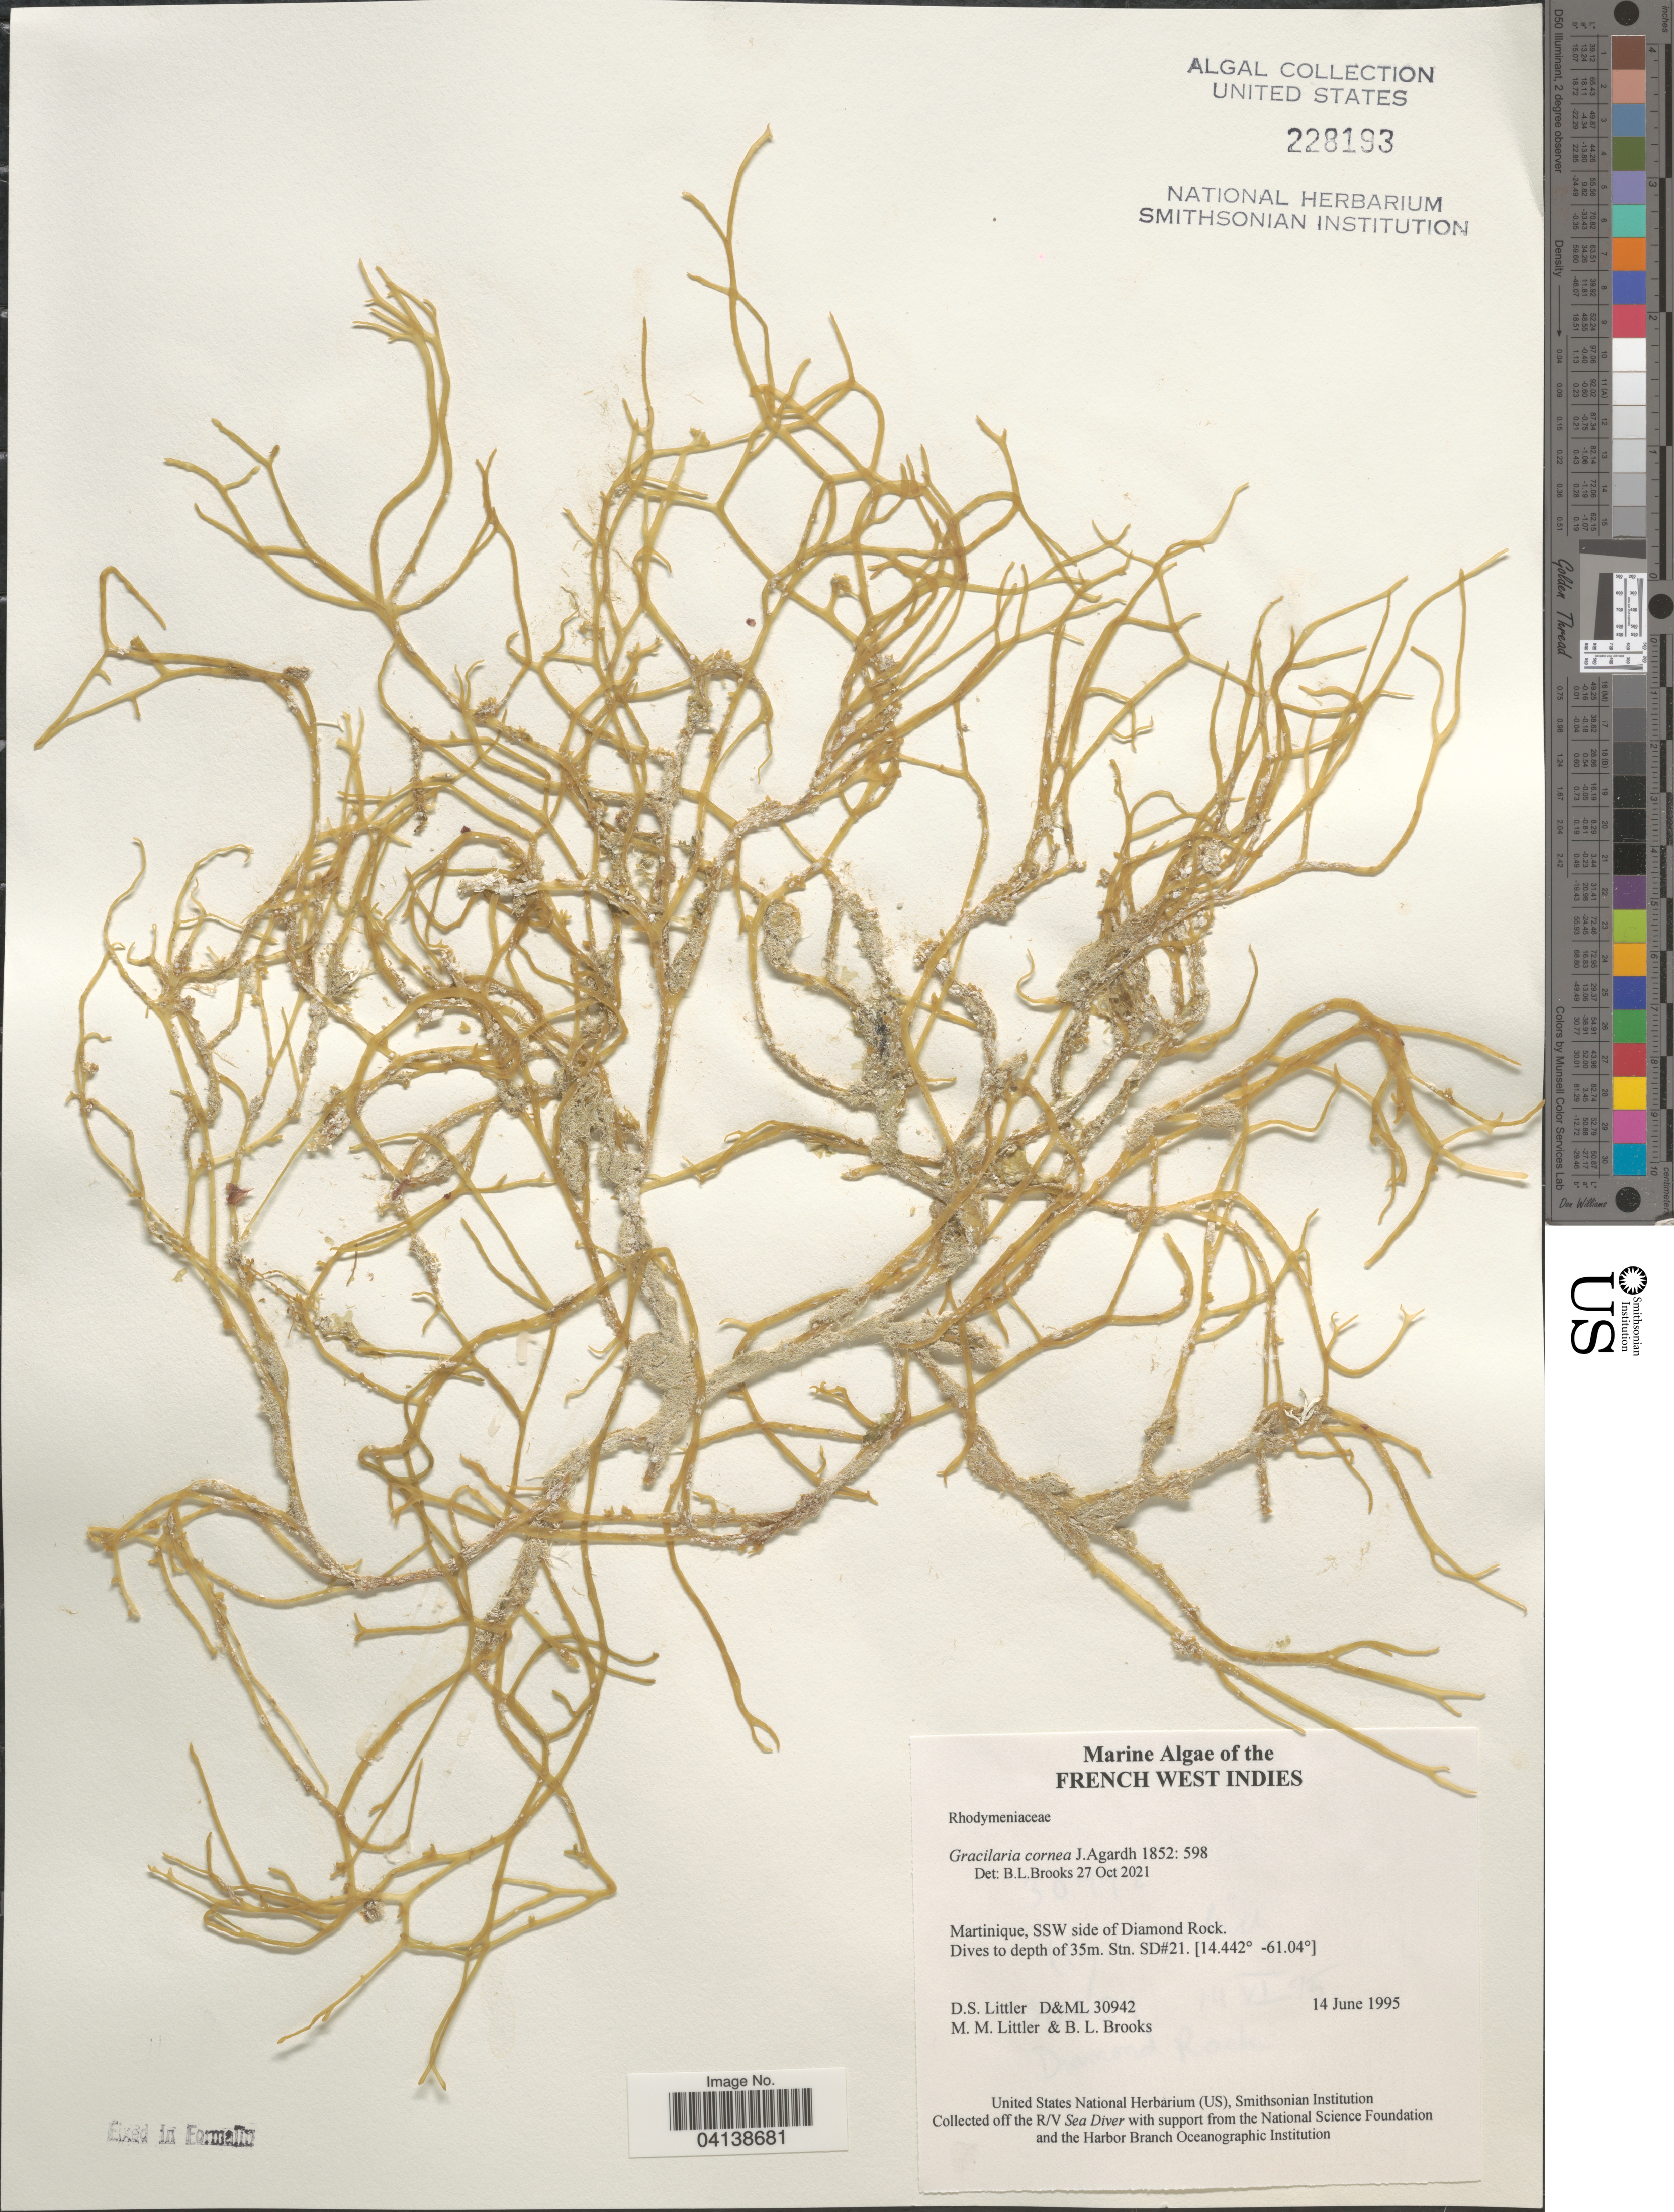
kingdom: Plantae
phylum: Rhodophyta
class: Florideophyceae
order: Gracilariales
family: Gracilariaceae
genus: Gracilaria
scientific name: Gracilaria cornea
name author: J. Agardh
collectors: D. S. Littler & B. Brooks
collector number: D&ML30942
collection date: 1995-06-14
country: Martinique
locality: French West Indies. SSW side of Diamond Rock. Stn. SD#21.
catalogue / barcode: US 228193